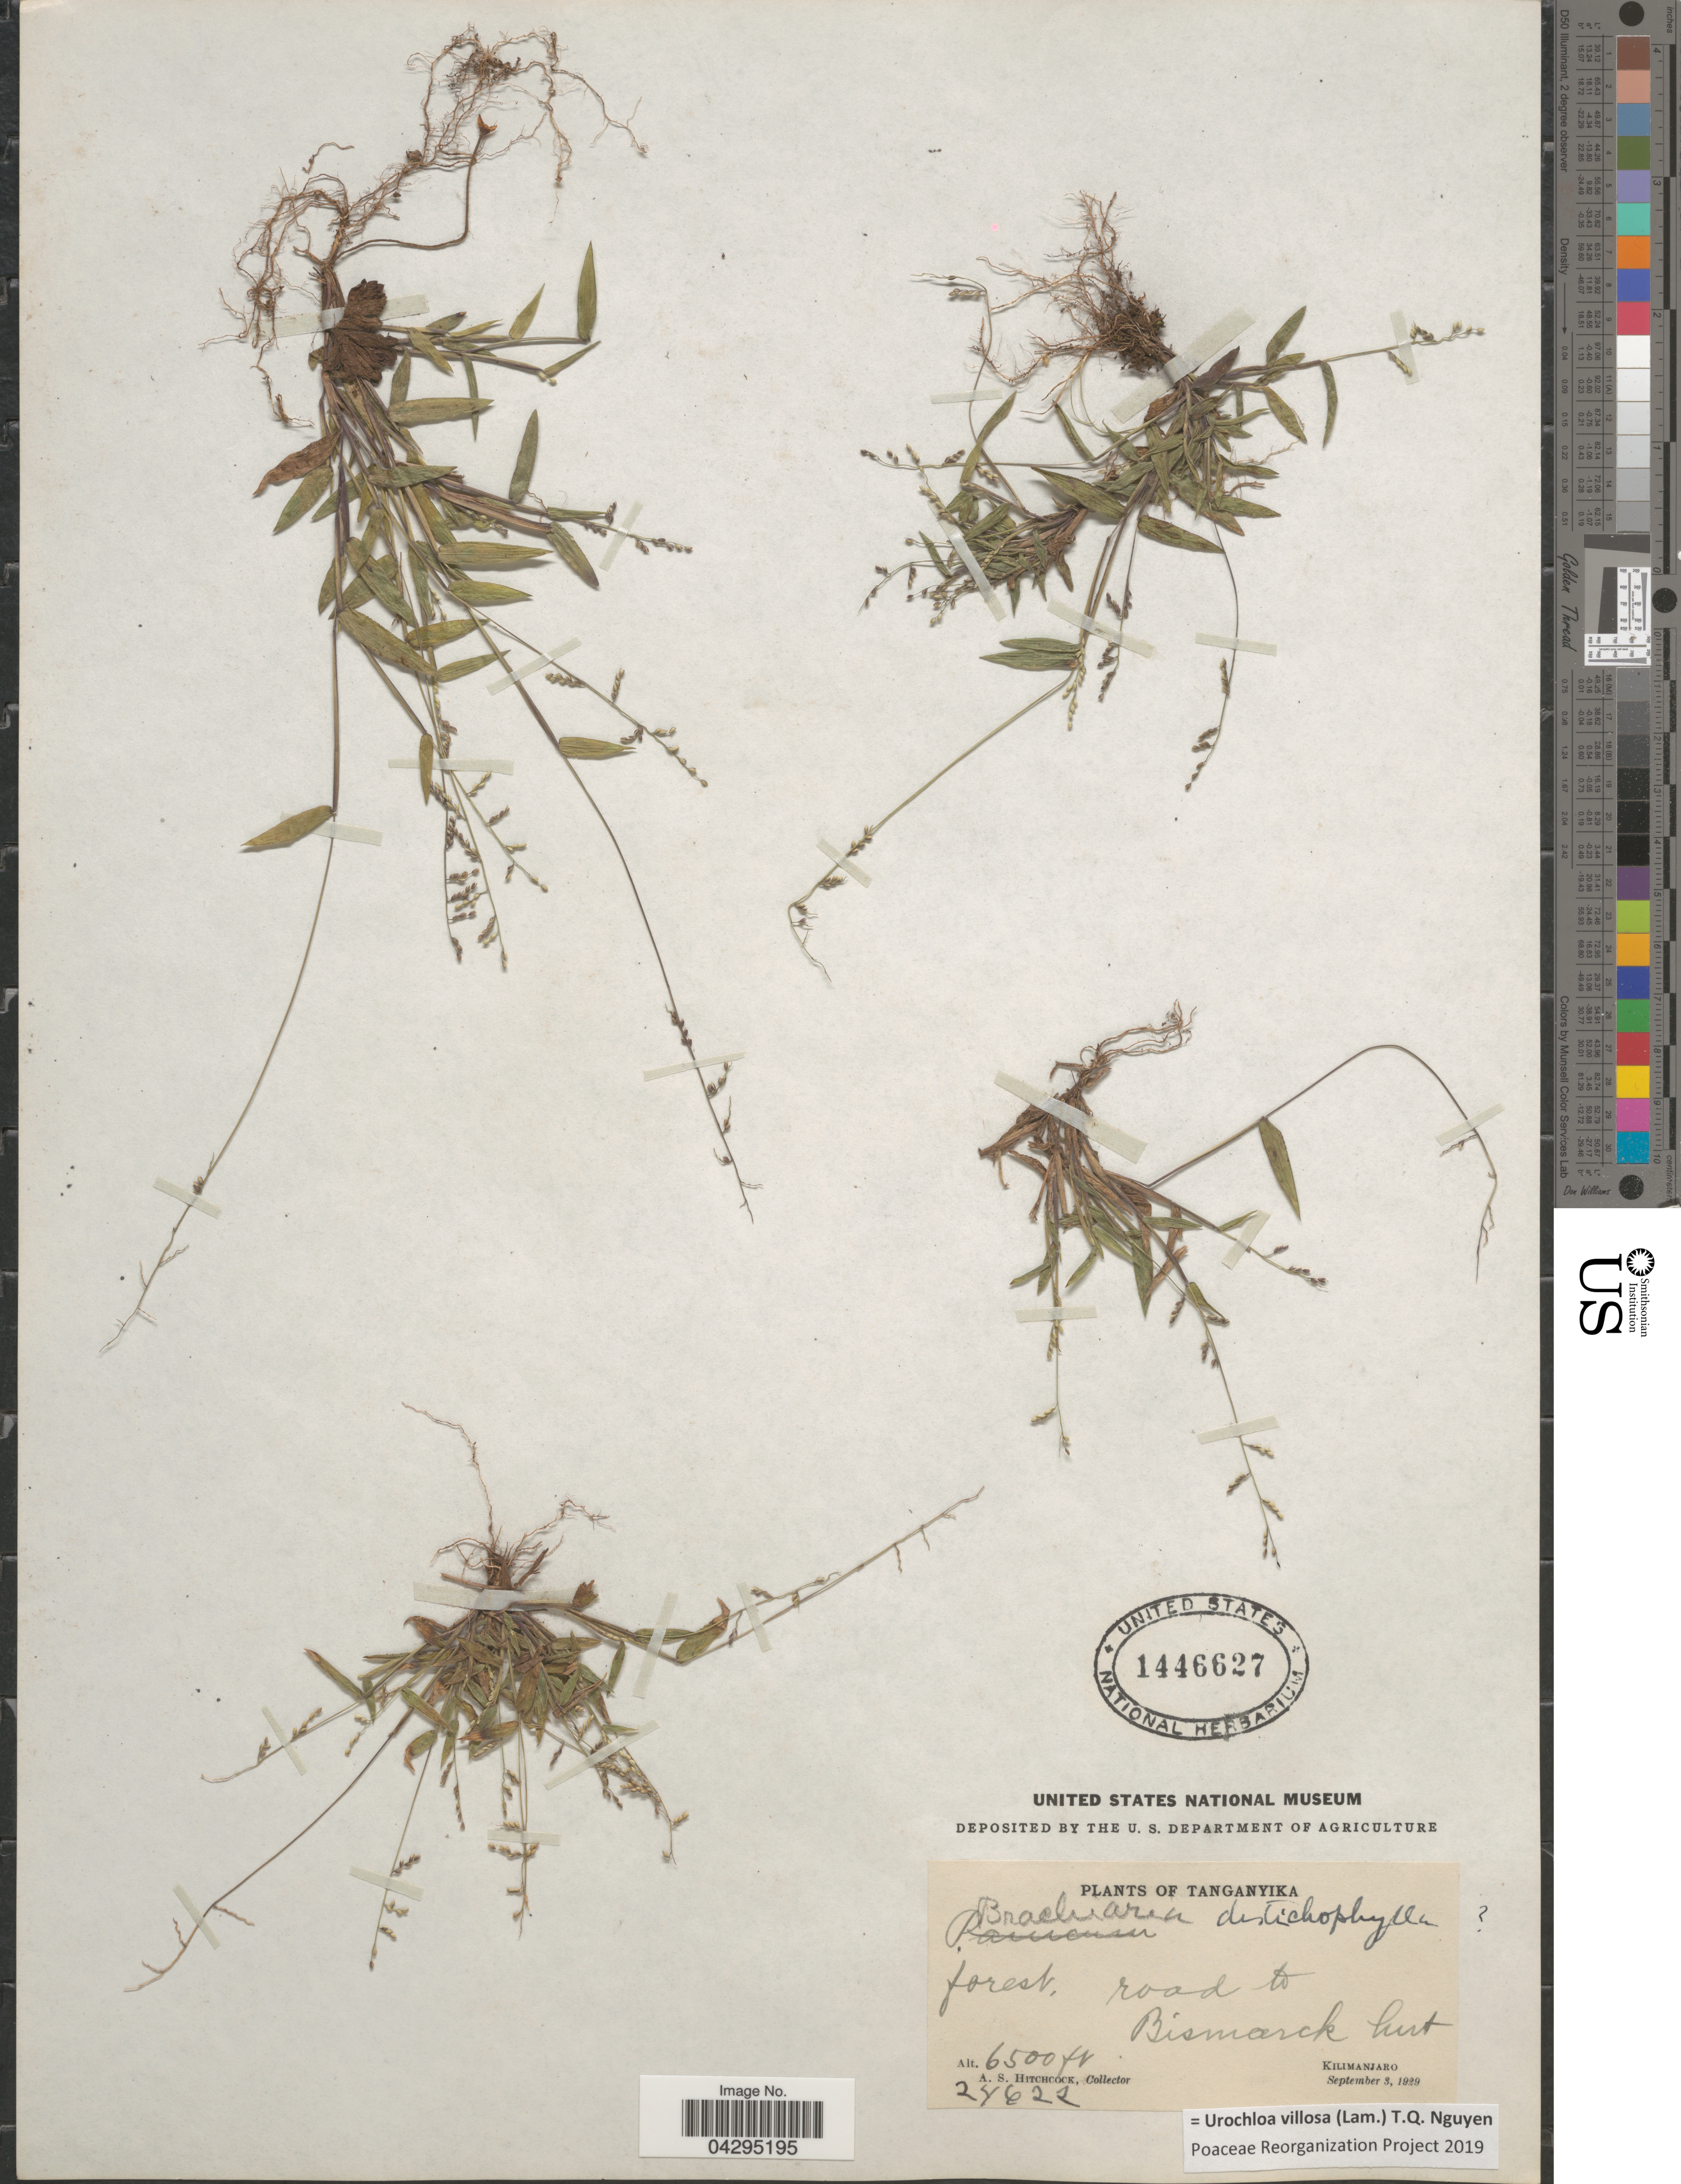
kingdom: Plantae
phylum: Tracheophyta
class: Liliopsida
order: Poales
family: Poaceae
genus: Urochloa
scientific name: Urochloa villosa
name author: (Lam.) T.Q. Nguyen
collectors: A. S. Hitchcock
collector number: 24622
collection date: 1929-09-03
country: Tanzania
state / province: Kilimanjaro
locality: Tanganyika. Forest, road to Bismarck hut.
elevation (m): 1981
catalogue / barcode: US 1446627